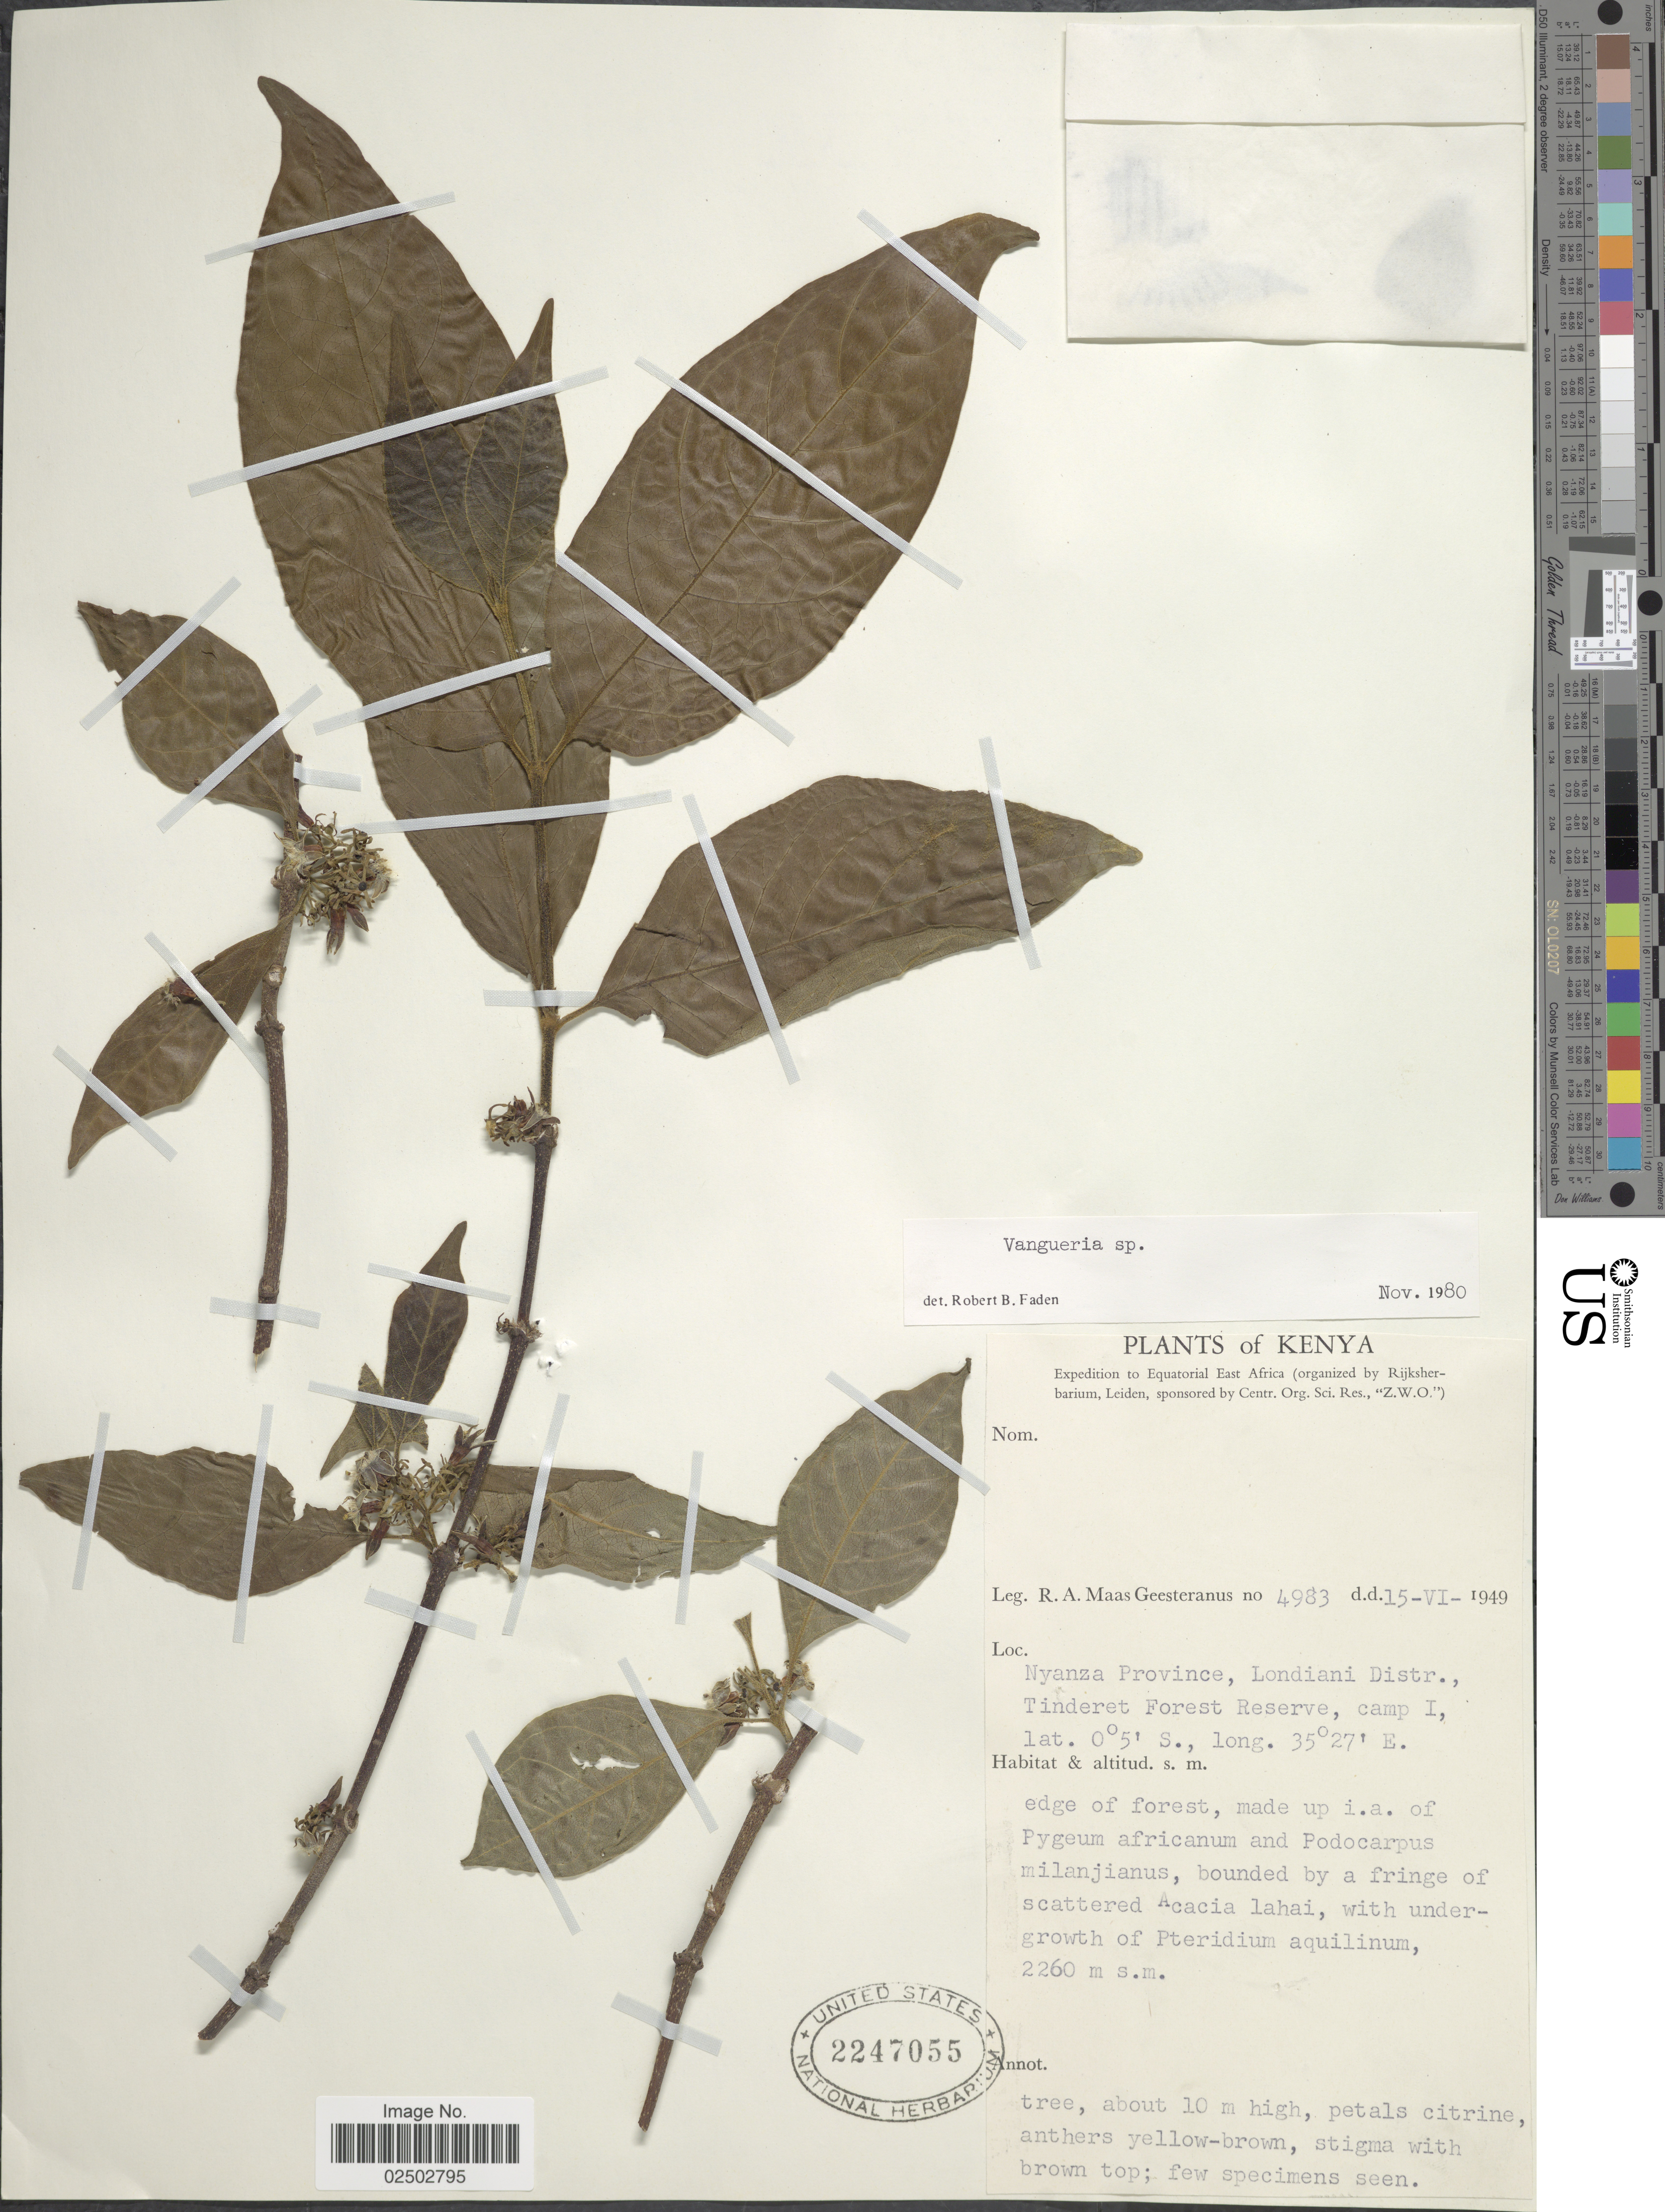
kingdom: Plantae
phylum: Tracheophyta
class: Magnoliopsida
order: Gentianales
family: Rubiaceae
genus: Vangueria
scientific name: Vangueria sp.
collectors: R. A. Maas Geesteranus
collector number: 4983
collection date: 1949-06-15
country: Kenya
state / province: Kericho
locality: Nyanza Province, Londiani Distr., Tinderet Forest Reserve, camp I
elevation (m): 2260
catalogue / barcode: US 2247055